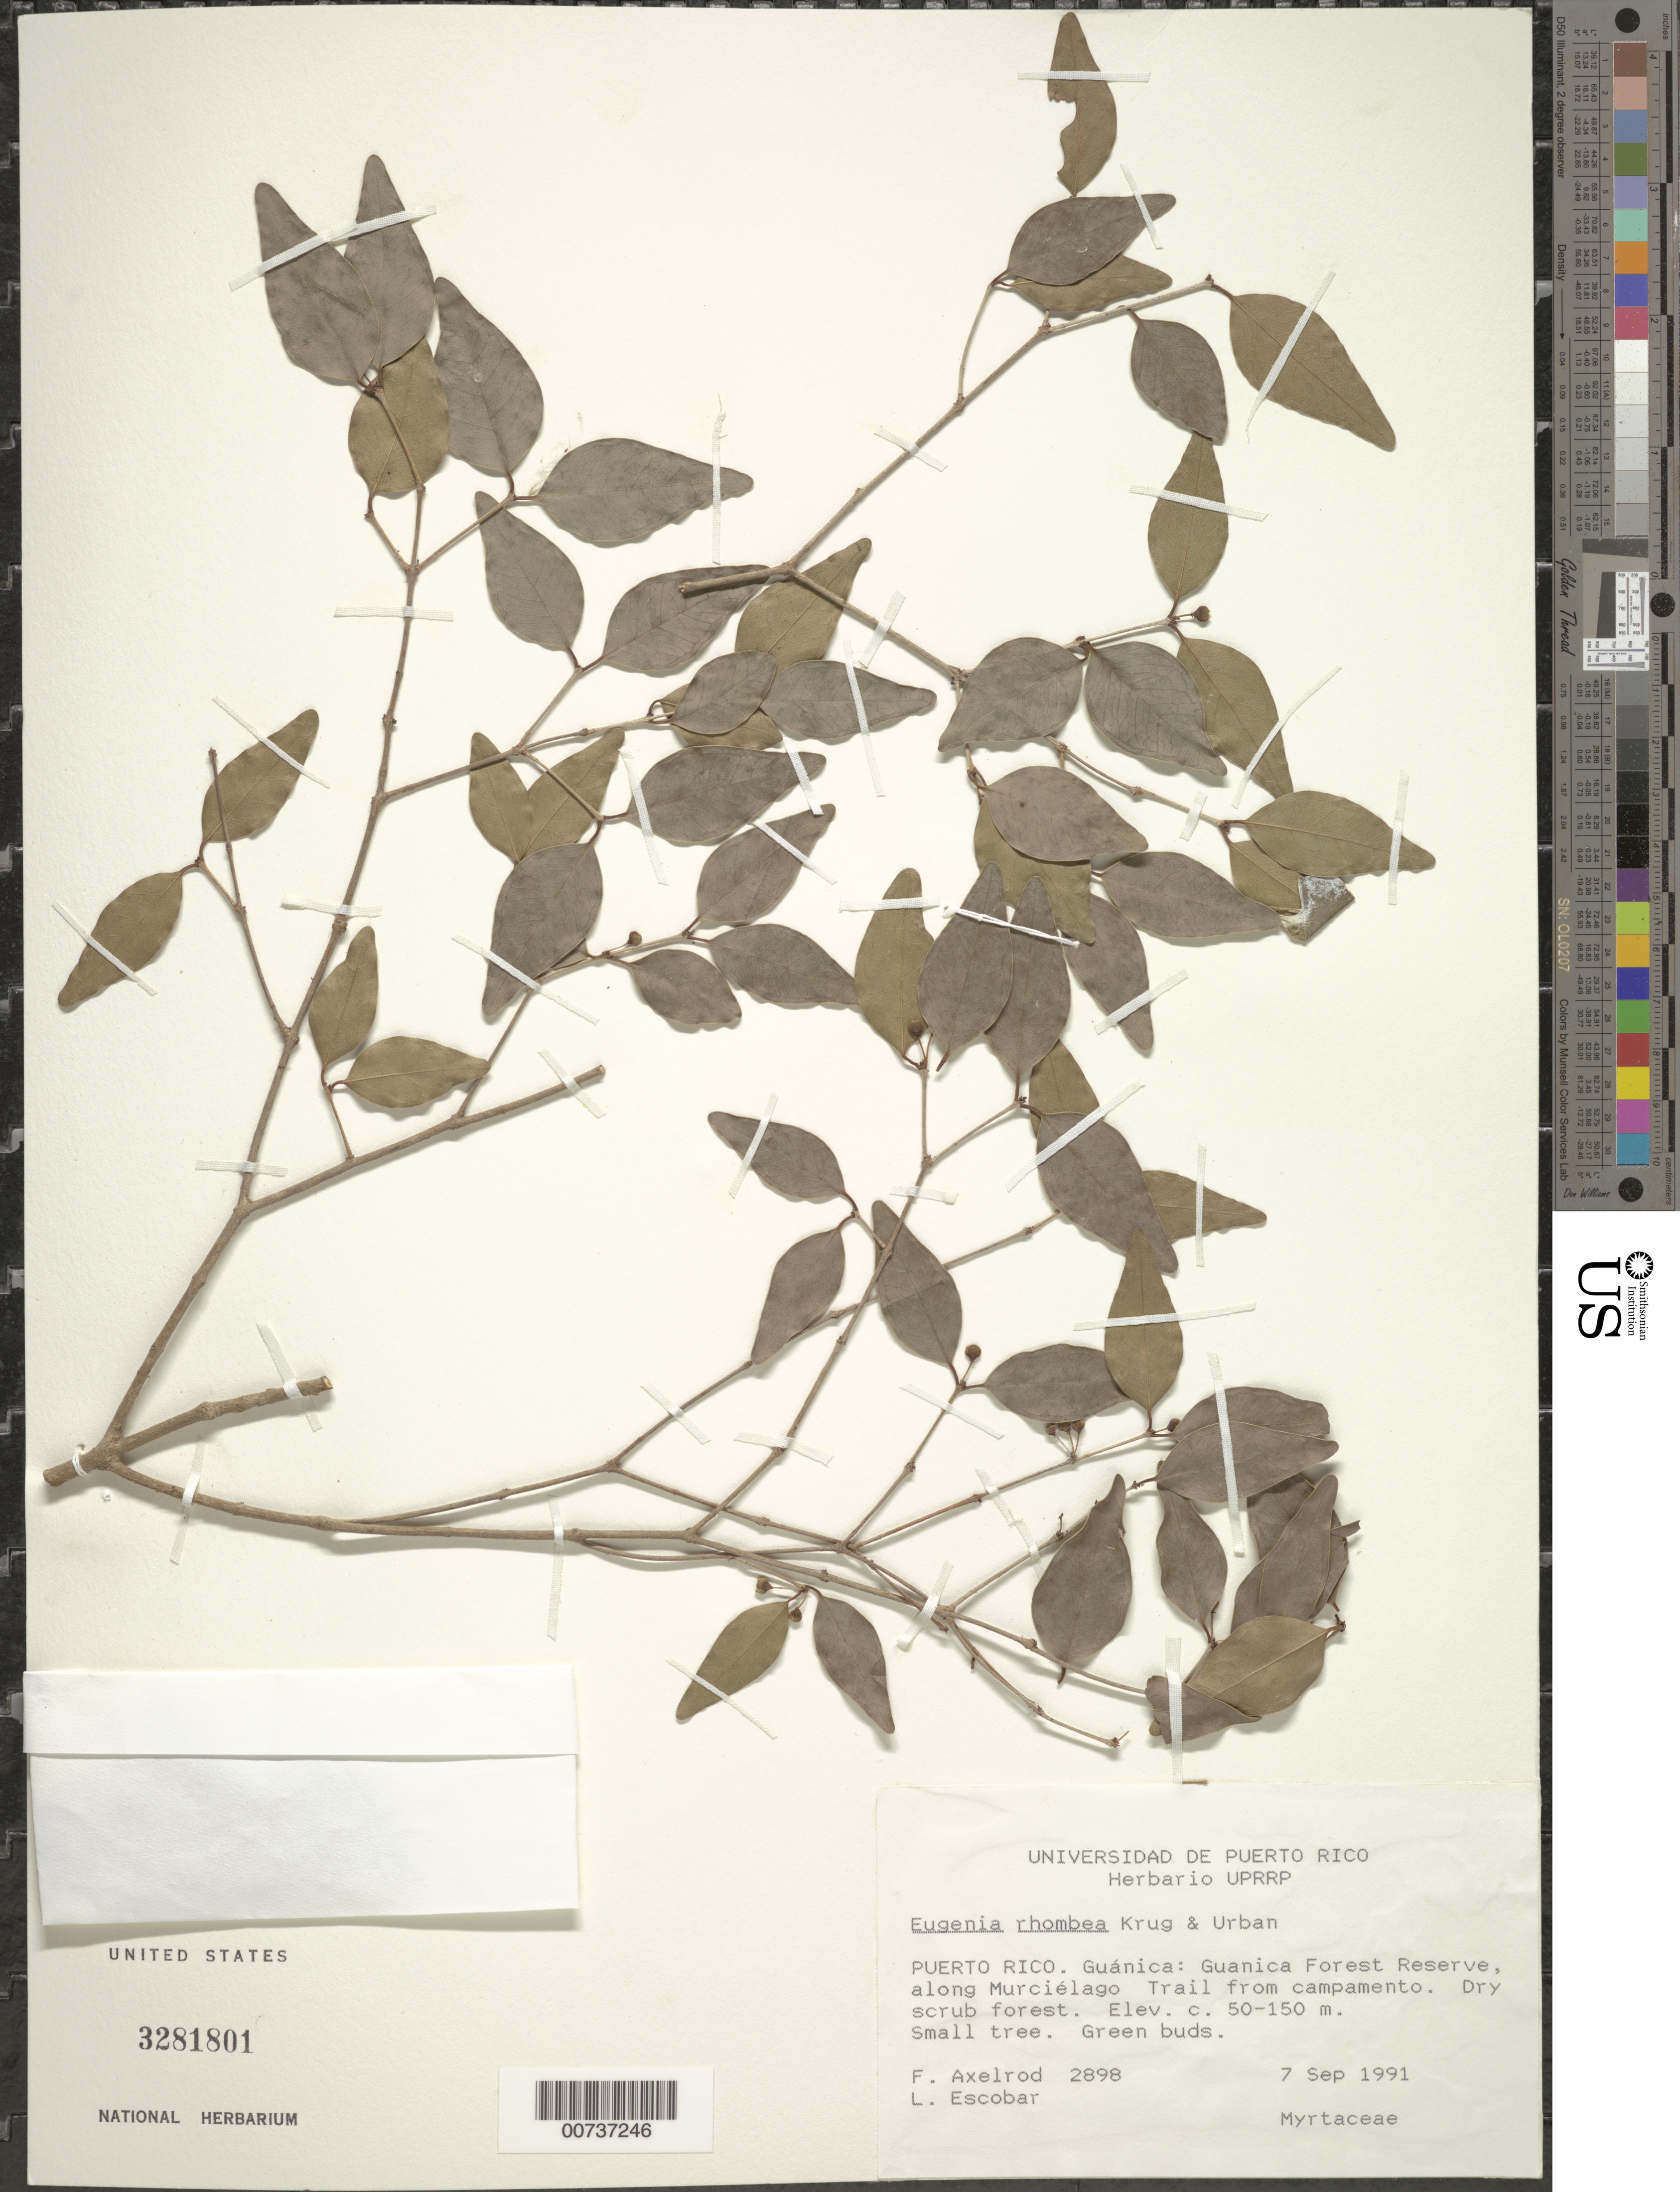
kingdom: Plantae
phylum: Tracheophyta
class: Magnoliopsida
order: Myrtales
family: Myrtaceae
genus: Eugenia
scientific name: Eugenia rhombea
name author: (O. Berg) Krug & Urb.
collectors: F. S. Axelrod & L. Escobar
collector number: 2898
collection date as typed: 07 Sep 1991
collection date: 1991-09-07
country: Puerto Rico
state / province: Guánica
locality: Guánica Forest Reserve, along Murciélago Trail from Campamento.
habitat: Dry scrub forest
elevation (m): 50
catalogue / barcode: US 3281801